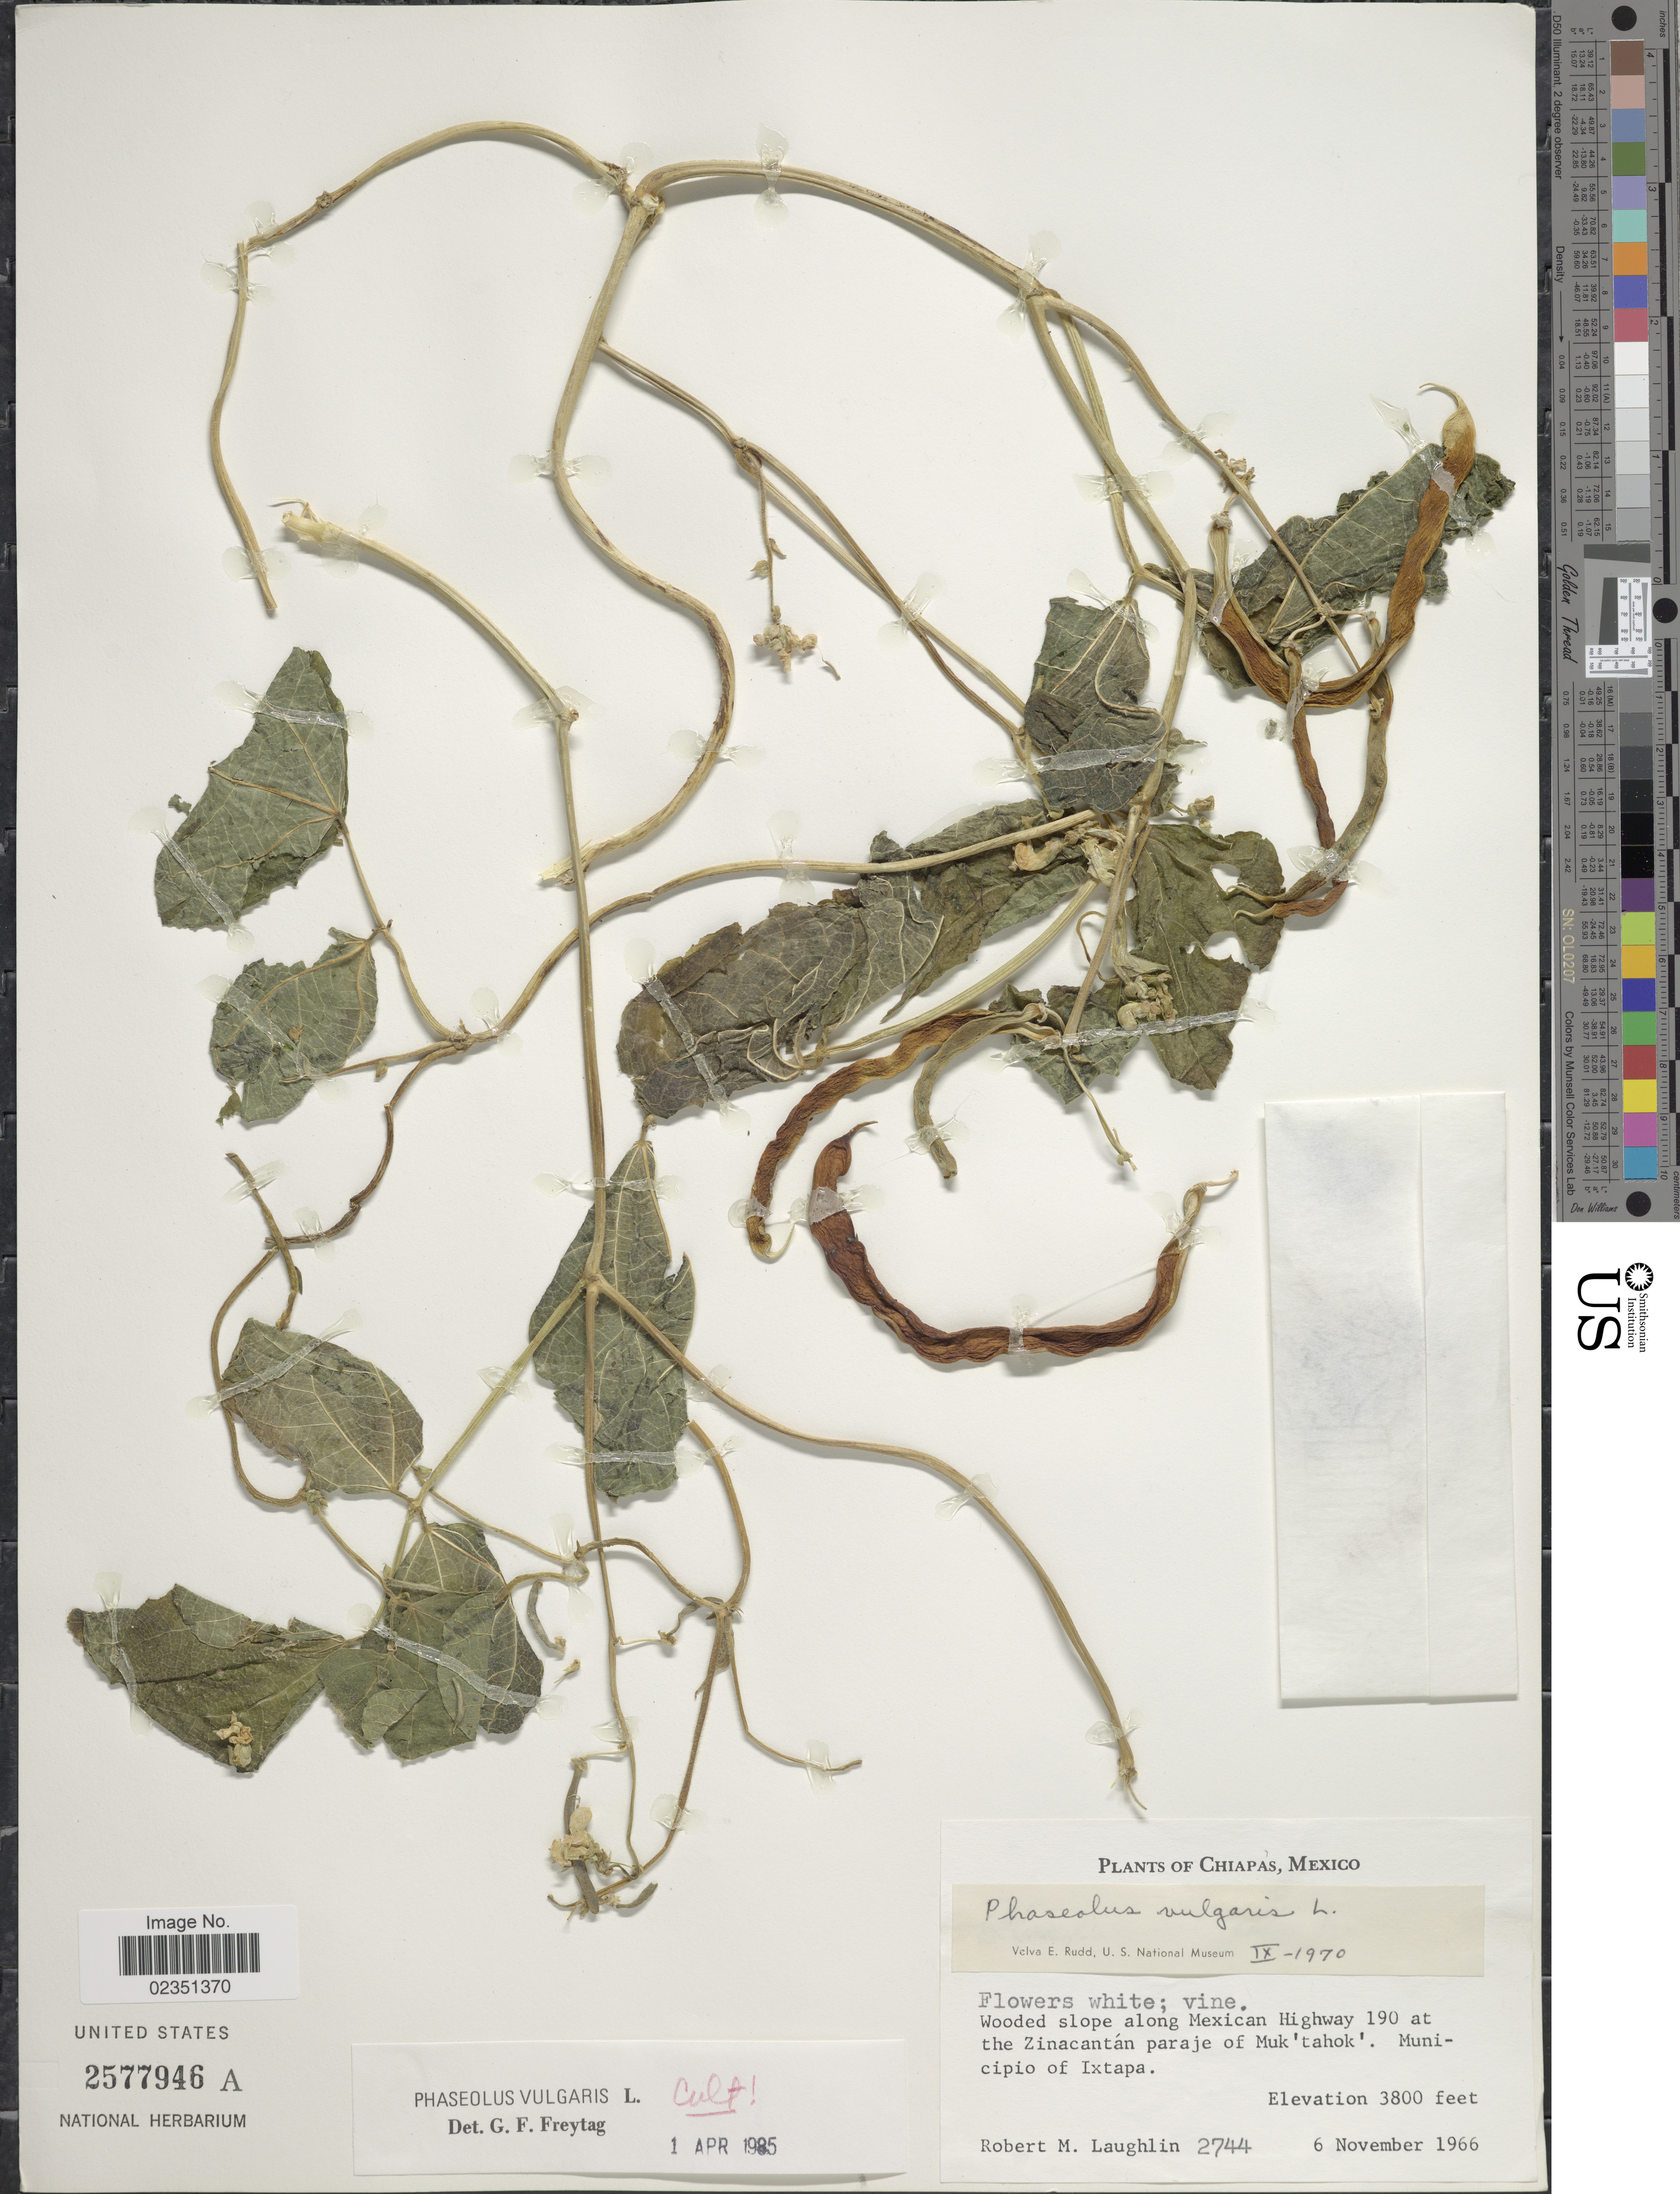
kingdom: Plantae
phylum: Tracheophyta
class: Magnoliopsida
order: Fabales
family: Fabaceae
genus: Phaseolus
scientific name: Phaseolus vulgaris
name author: L.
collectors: R. M. Laughlin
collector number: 2744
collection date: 1966-11-06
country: Mexico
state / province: Chiapas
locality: Wooded slope along Mexican Highway 190 at the Zinacantan paraje of Muk'tahok. Municipio of Ixtapa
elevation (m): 1158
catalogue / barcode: US 2577946A